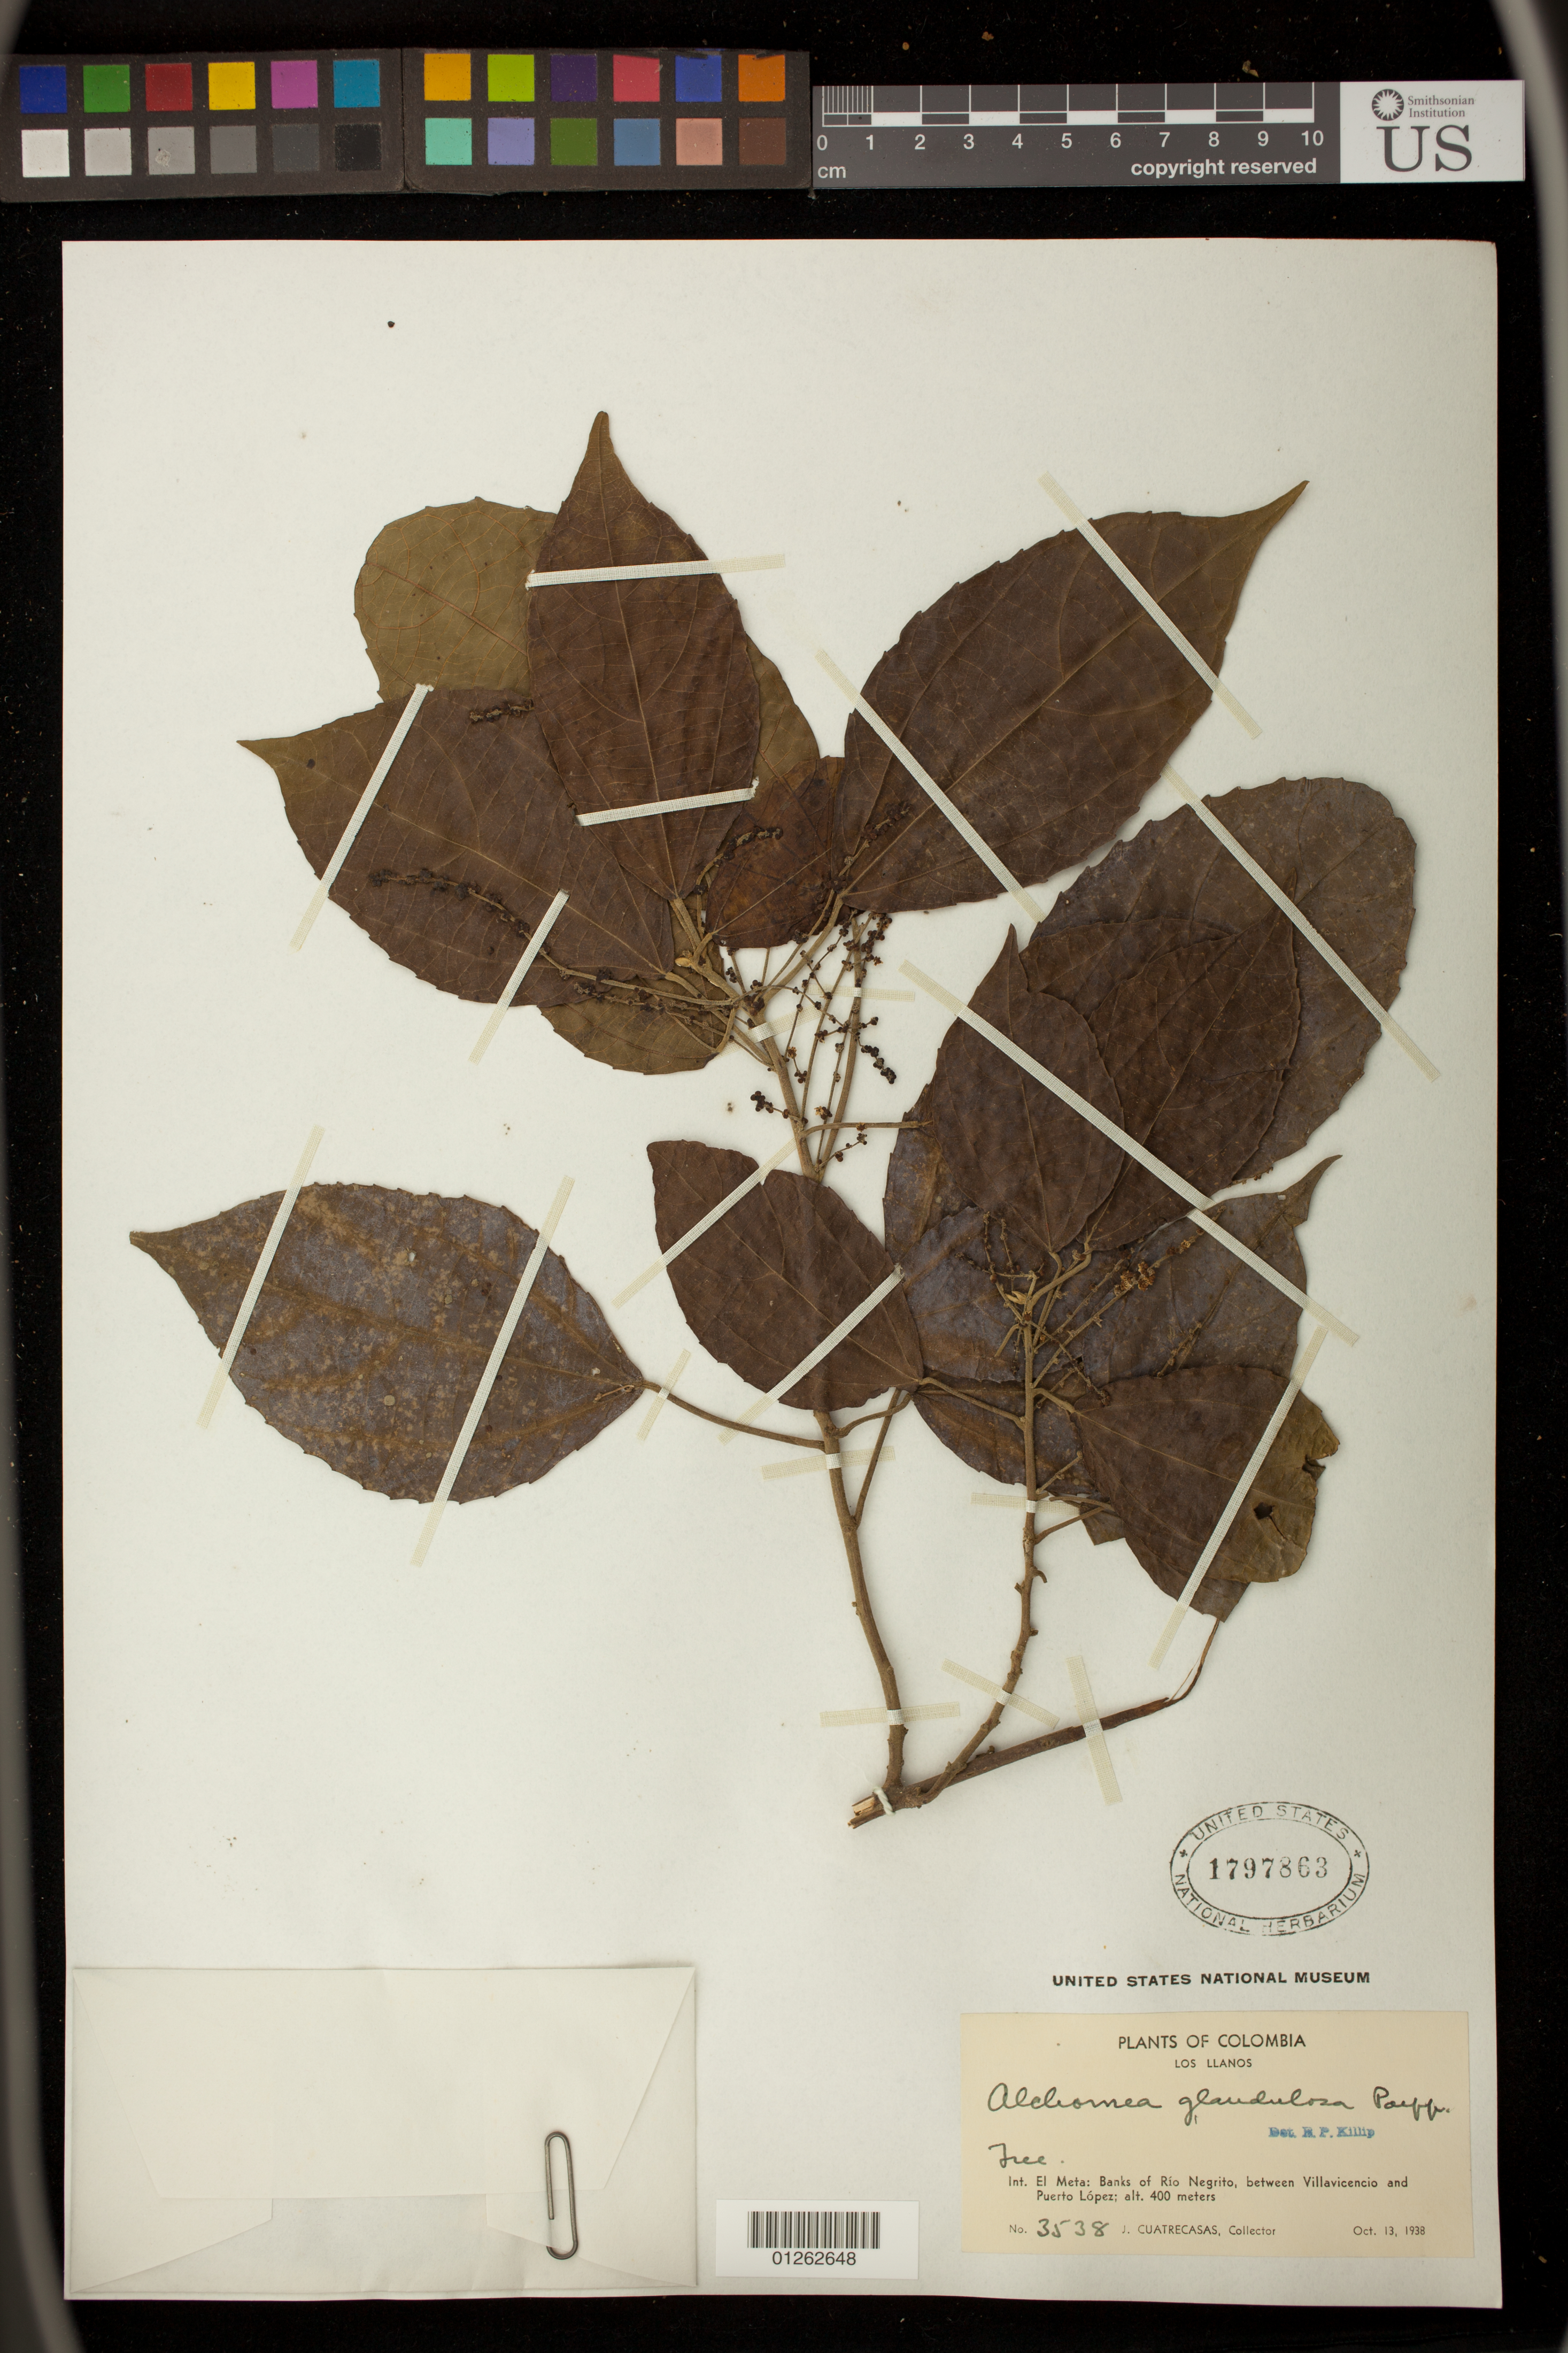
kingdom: Plantae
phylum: Tracheophyta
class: Magnoliopsida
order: Malpighiales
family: Euphorbiaceae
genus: Alchornea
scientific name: Alchornea glandulosa subsp. glandulosa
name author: Poepp.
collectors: J. Cuatrecasas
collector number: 3538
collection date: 1938-10-13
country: Colombia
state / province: Meta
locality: Banks of Rio Negrito, between Villavicencio and Puert Lopez.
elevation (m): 400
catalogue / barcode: US 1797863